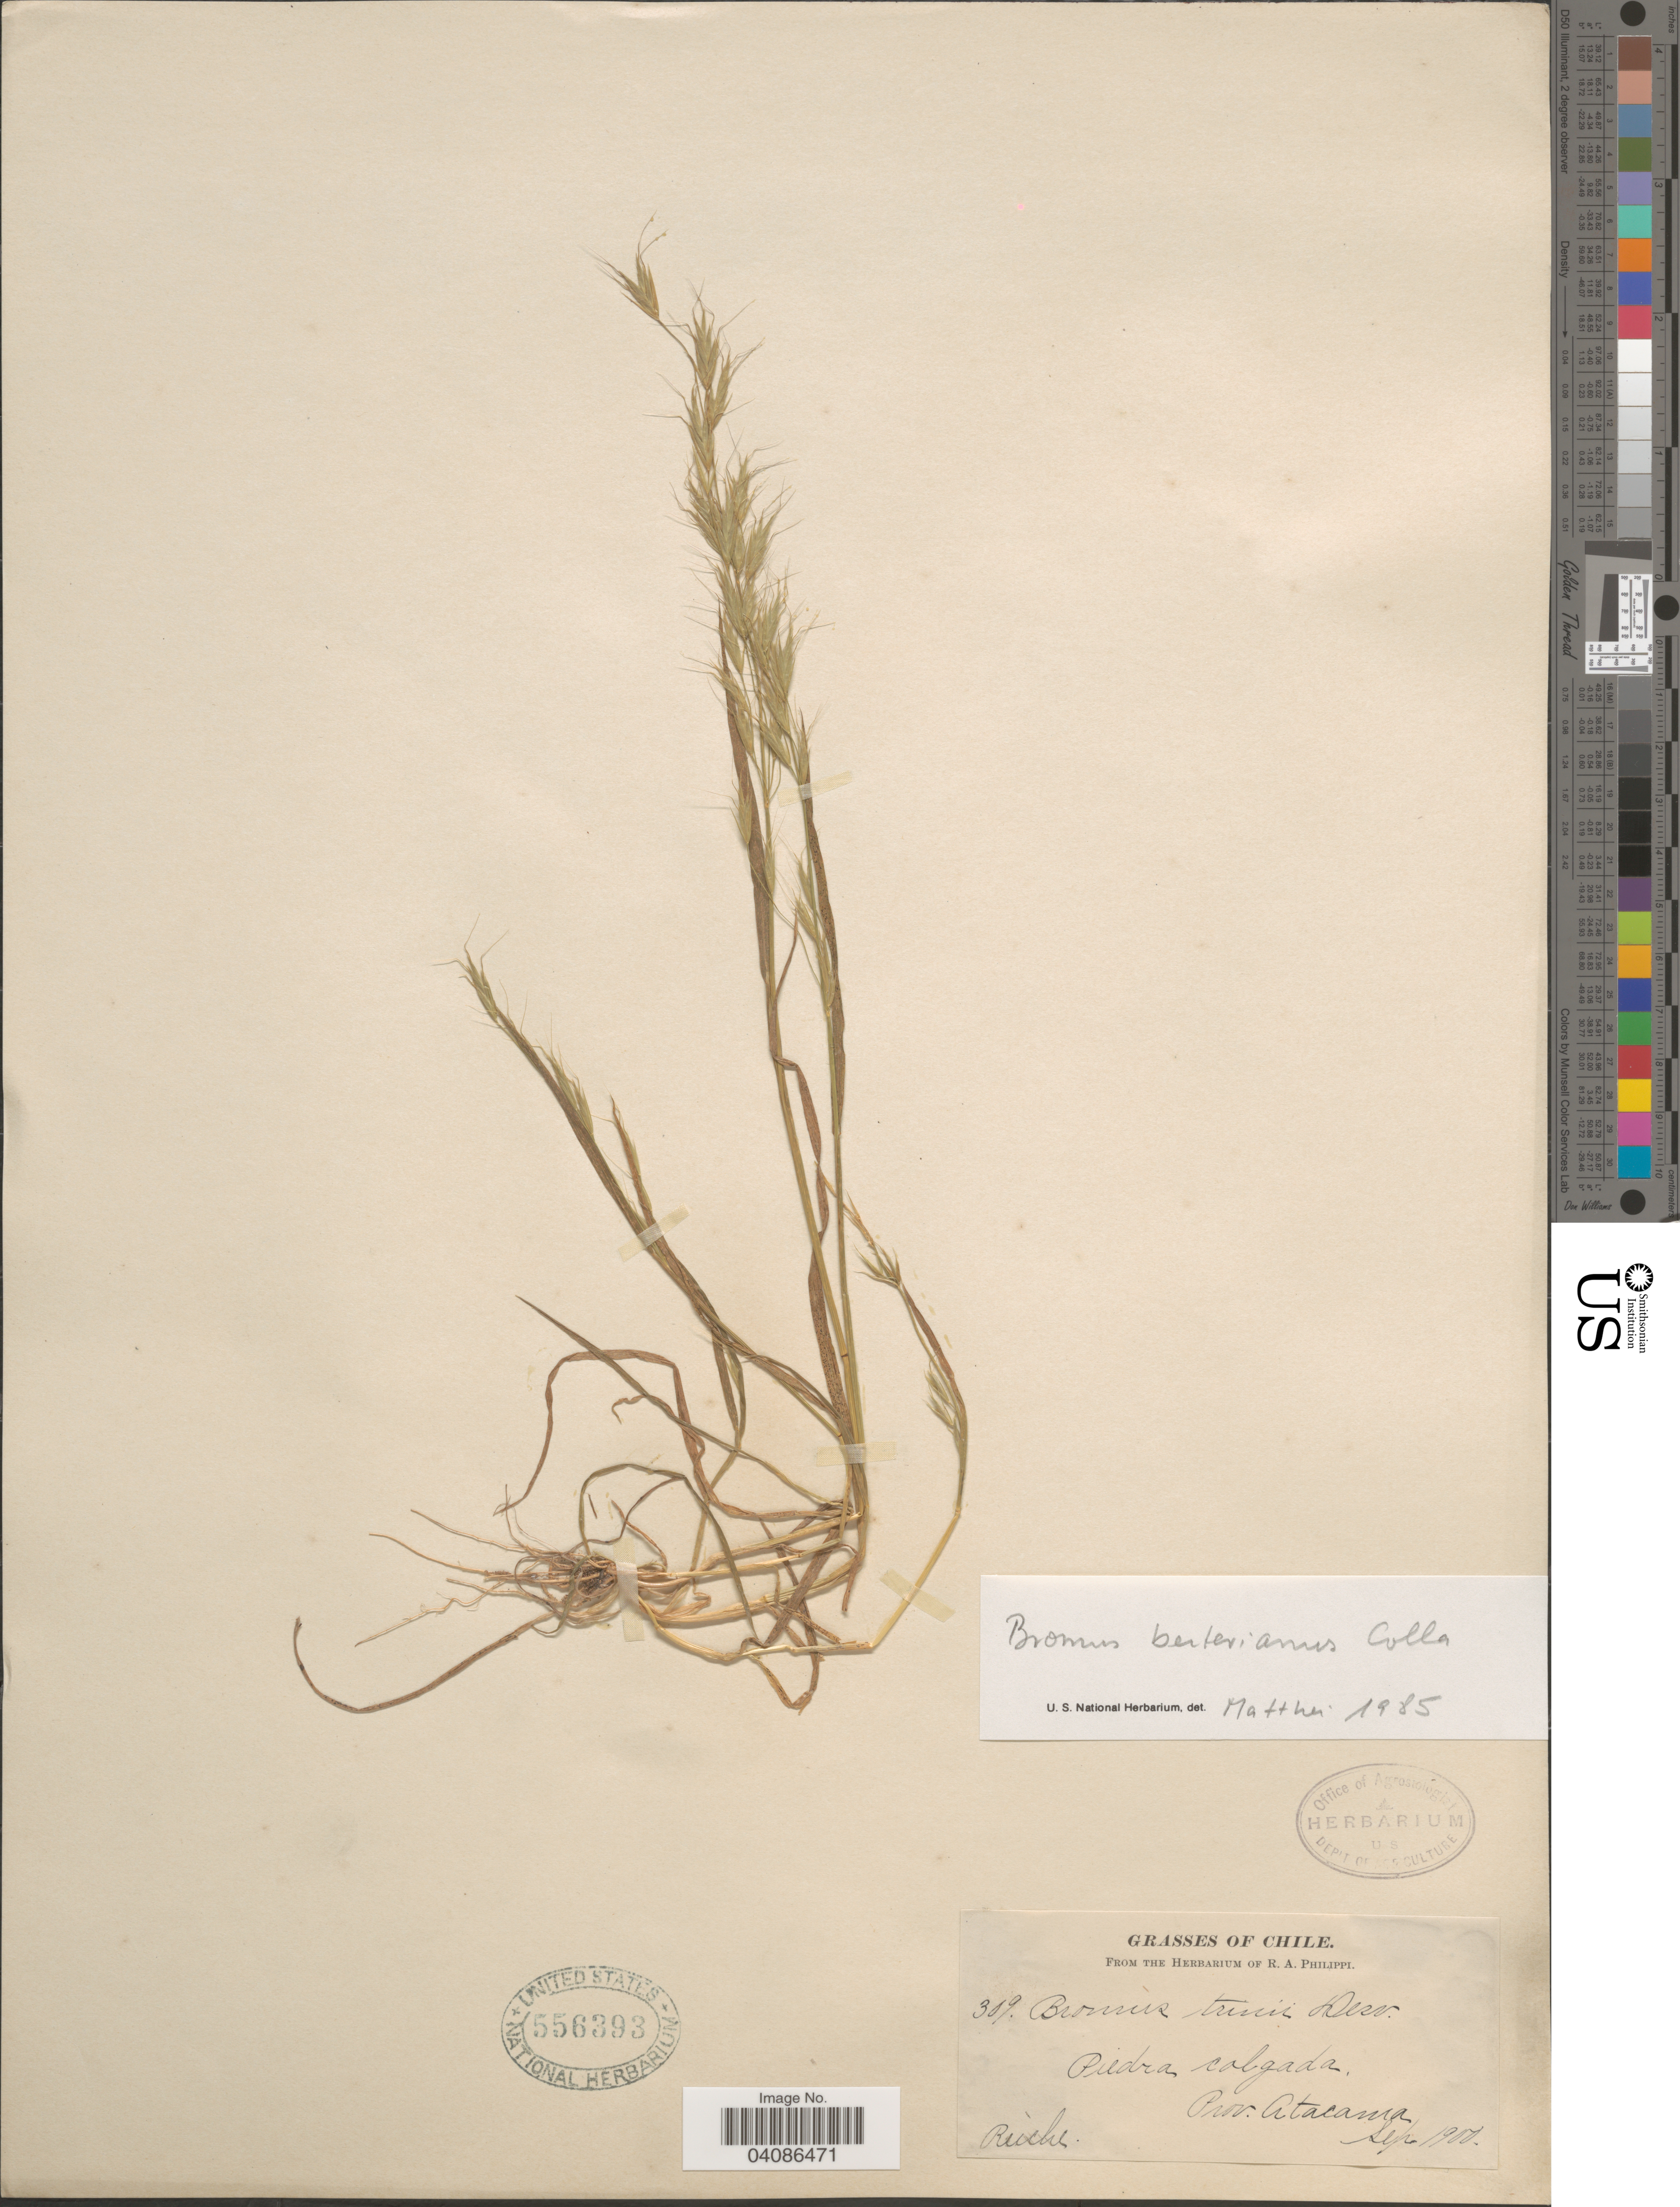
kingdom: Plantae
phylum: Tracheophyta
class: Liliopsida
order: Poales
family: Poaceae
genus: Bromus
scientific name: Bromus berteroanus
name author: Colla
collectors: Reiche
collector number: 309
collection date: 1900-09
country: Chile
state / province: Atacama (III)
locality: Piedra colgada.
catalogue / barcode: US 556393